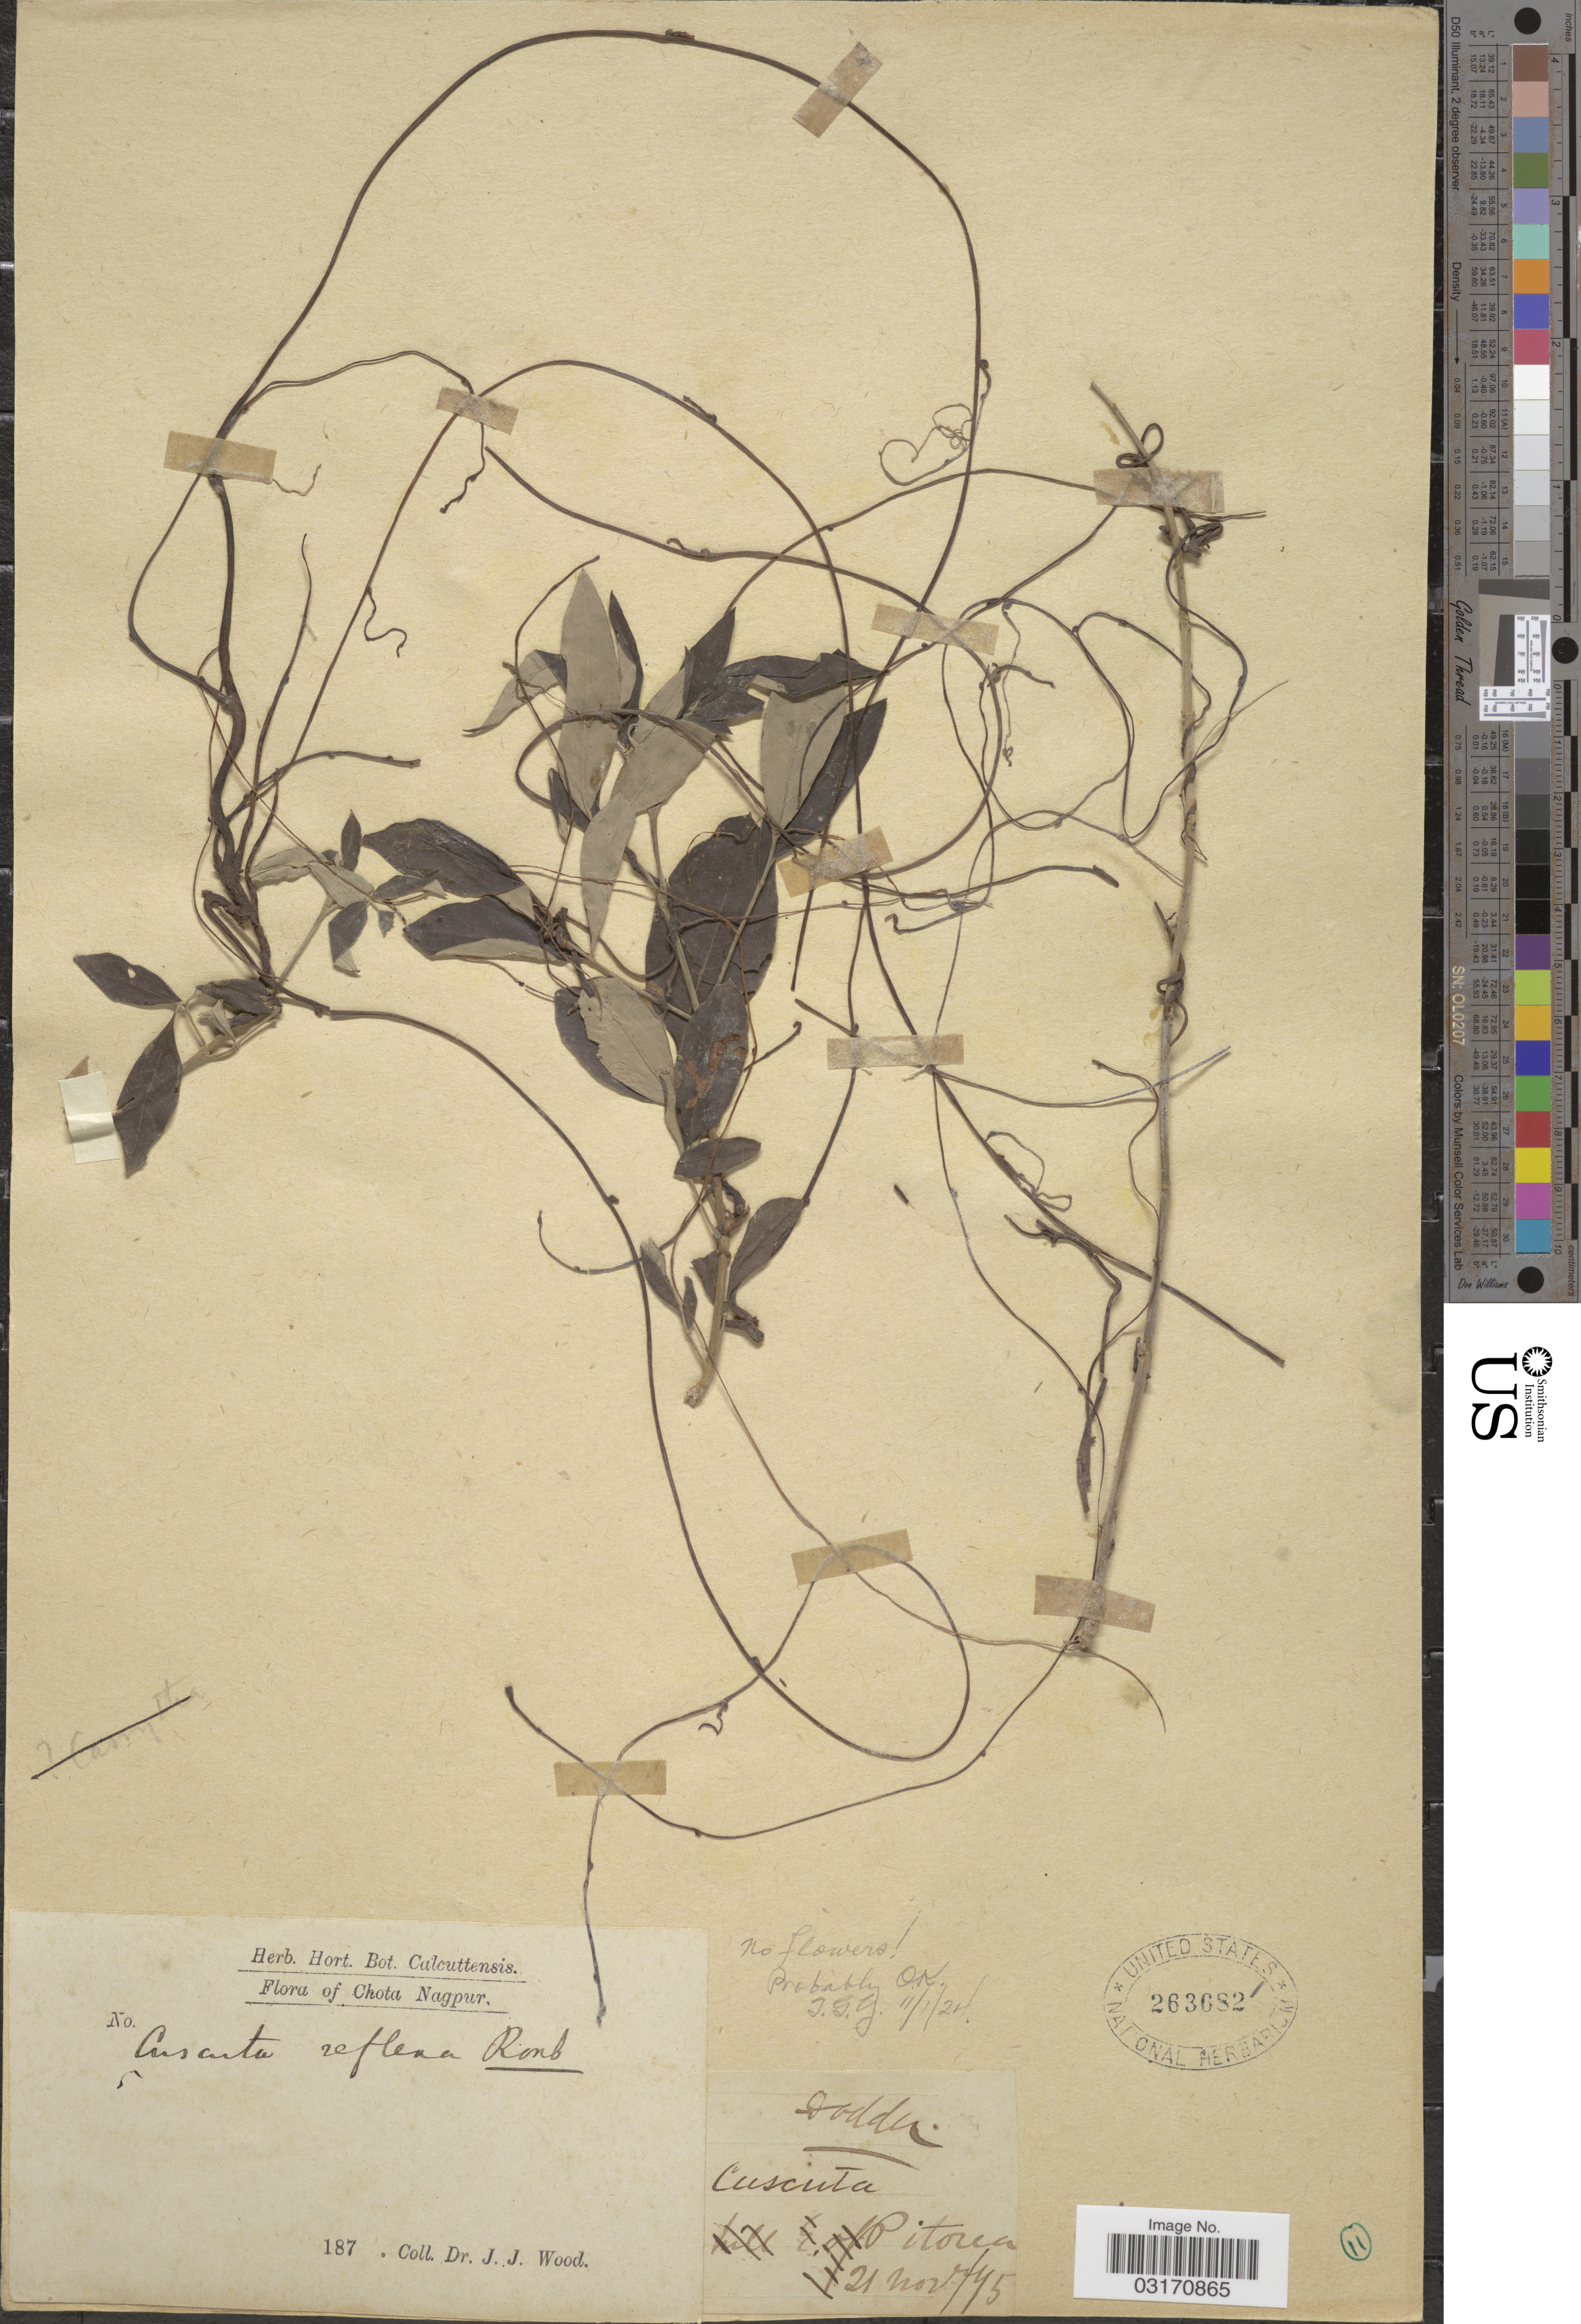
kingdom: Plantae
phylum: Tracheophyta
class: Magnoliopsida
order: Solanales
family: Convolvulaceae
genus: Cuscuta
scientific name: Cuscuta reflexa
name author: Roxb.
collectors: J. Wood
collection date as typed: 187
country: India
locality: Chota Nagpur.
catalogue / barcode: US 263682